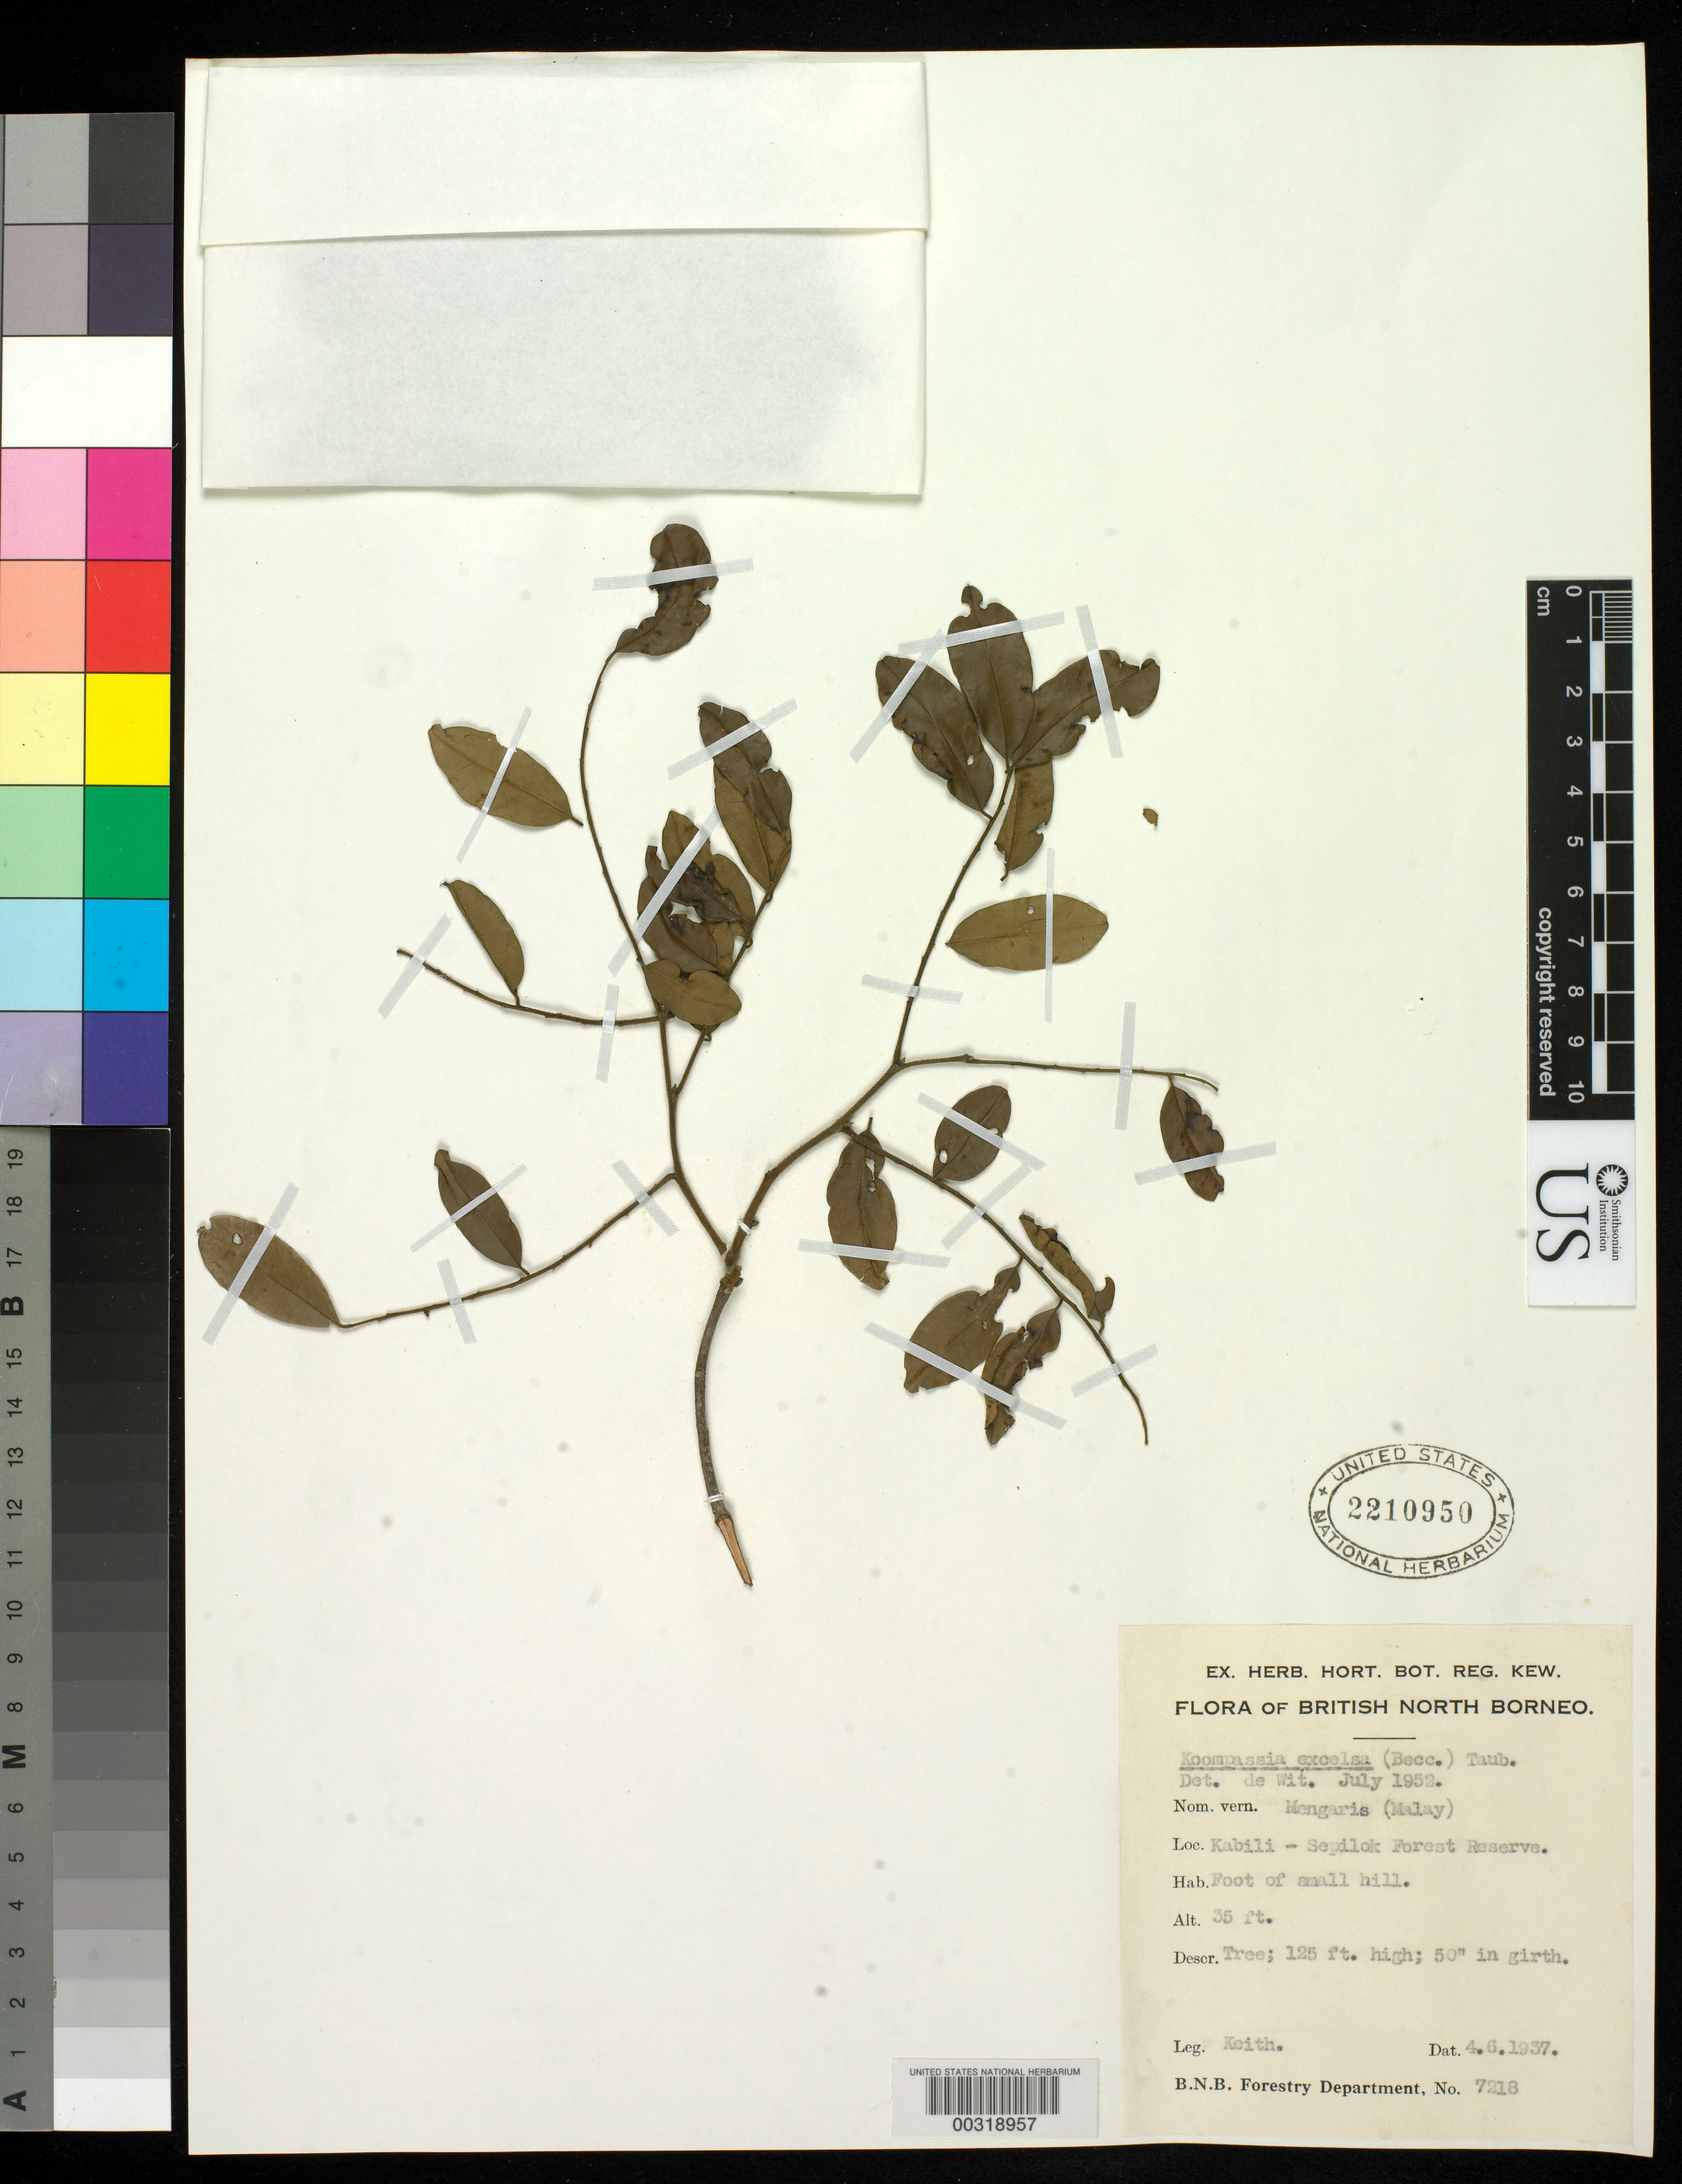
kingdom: Plantae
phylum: Tracheophyta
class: Magnoliopsida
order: Fabales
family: Fabaceae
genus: Koompassia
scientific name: Koompassia excelsa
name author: (Becc.) Taub.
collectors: H. Keith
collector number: B.n.b. Forestry Dept. No. 7218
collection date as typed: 04 Jun 1937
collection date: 1937-06-04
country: Malaysia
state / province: Sabah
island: Borneo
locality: Kabili-sepilok forest reserve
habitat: Foot of small hill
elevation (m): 11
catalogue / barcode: US 2210950